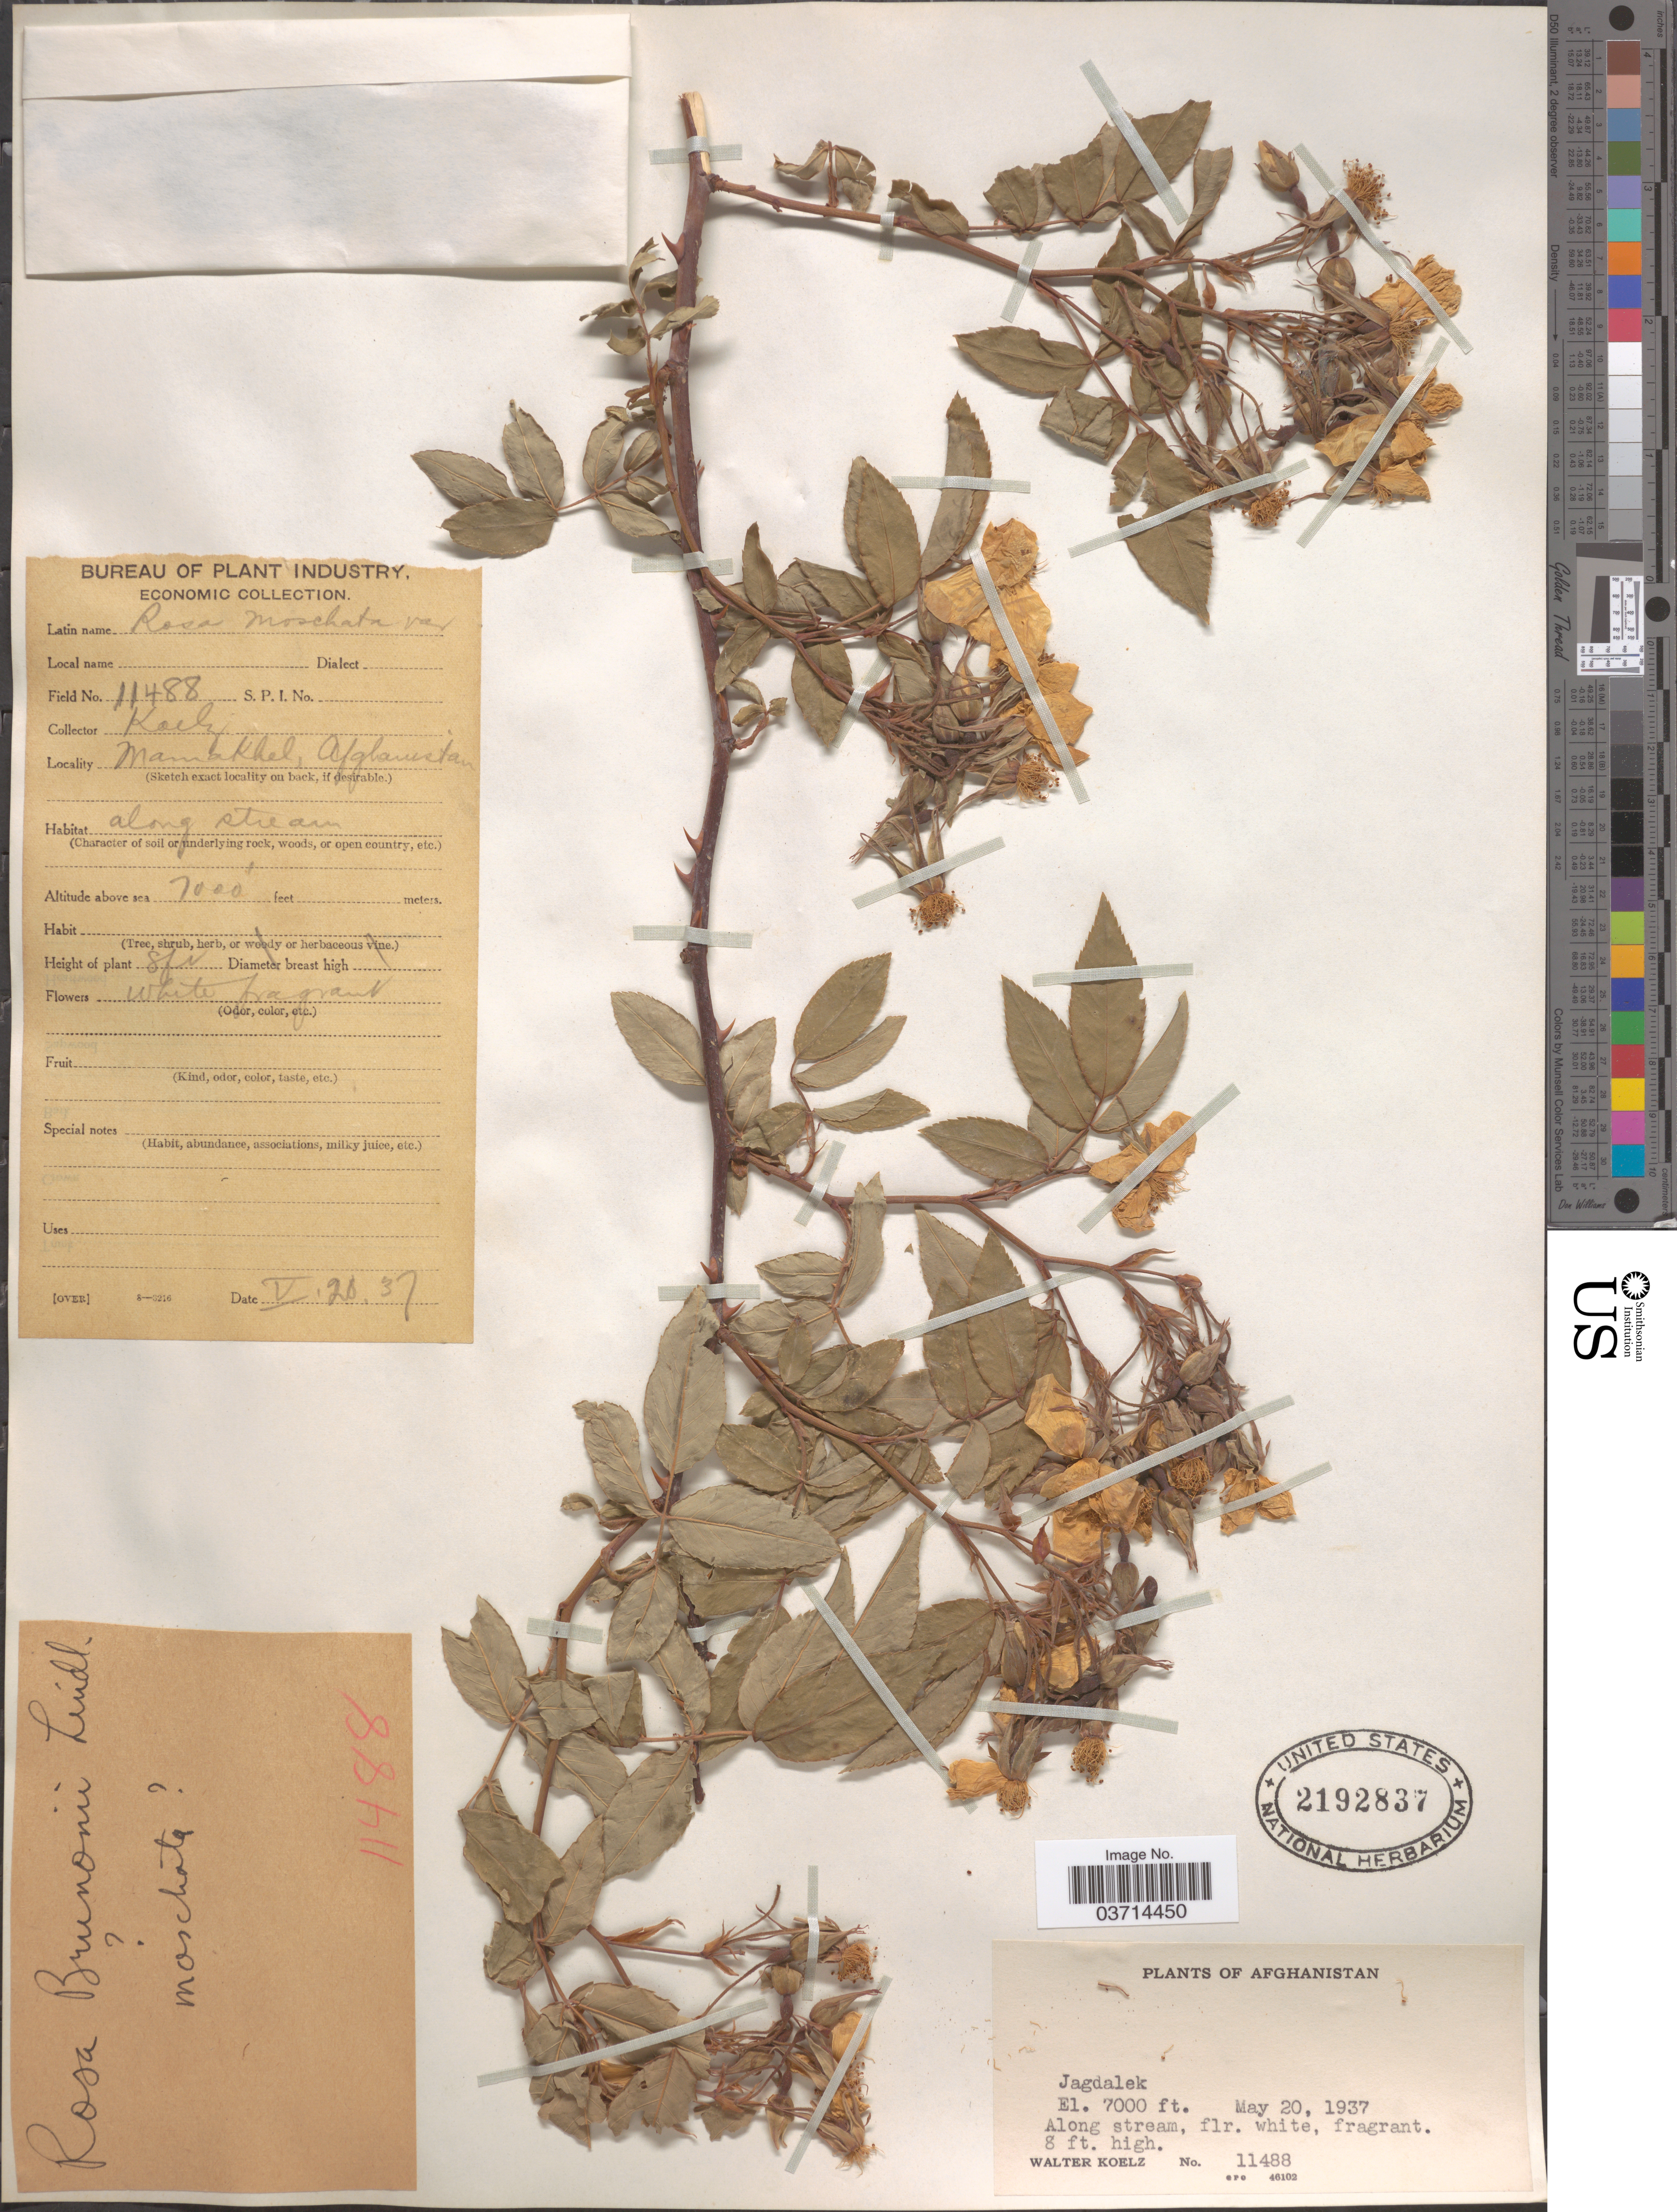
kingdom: Plantae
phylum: Tracheophyta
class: Magnoliopsida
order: Rosales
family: Rosaceae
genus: Rosa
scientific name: Rosa moschata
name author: Herrm.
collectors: W. N. Koelz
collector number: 11488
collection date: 1937-05-20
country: Afghanistan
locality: Jagdalek. Mamakhel.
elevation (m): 2134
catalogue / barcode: US 2192837